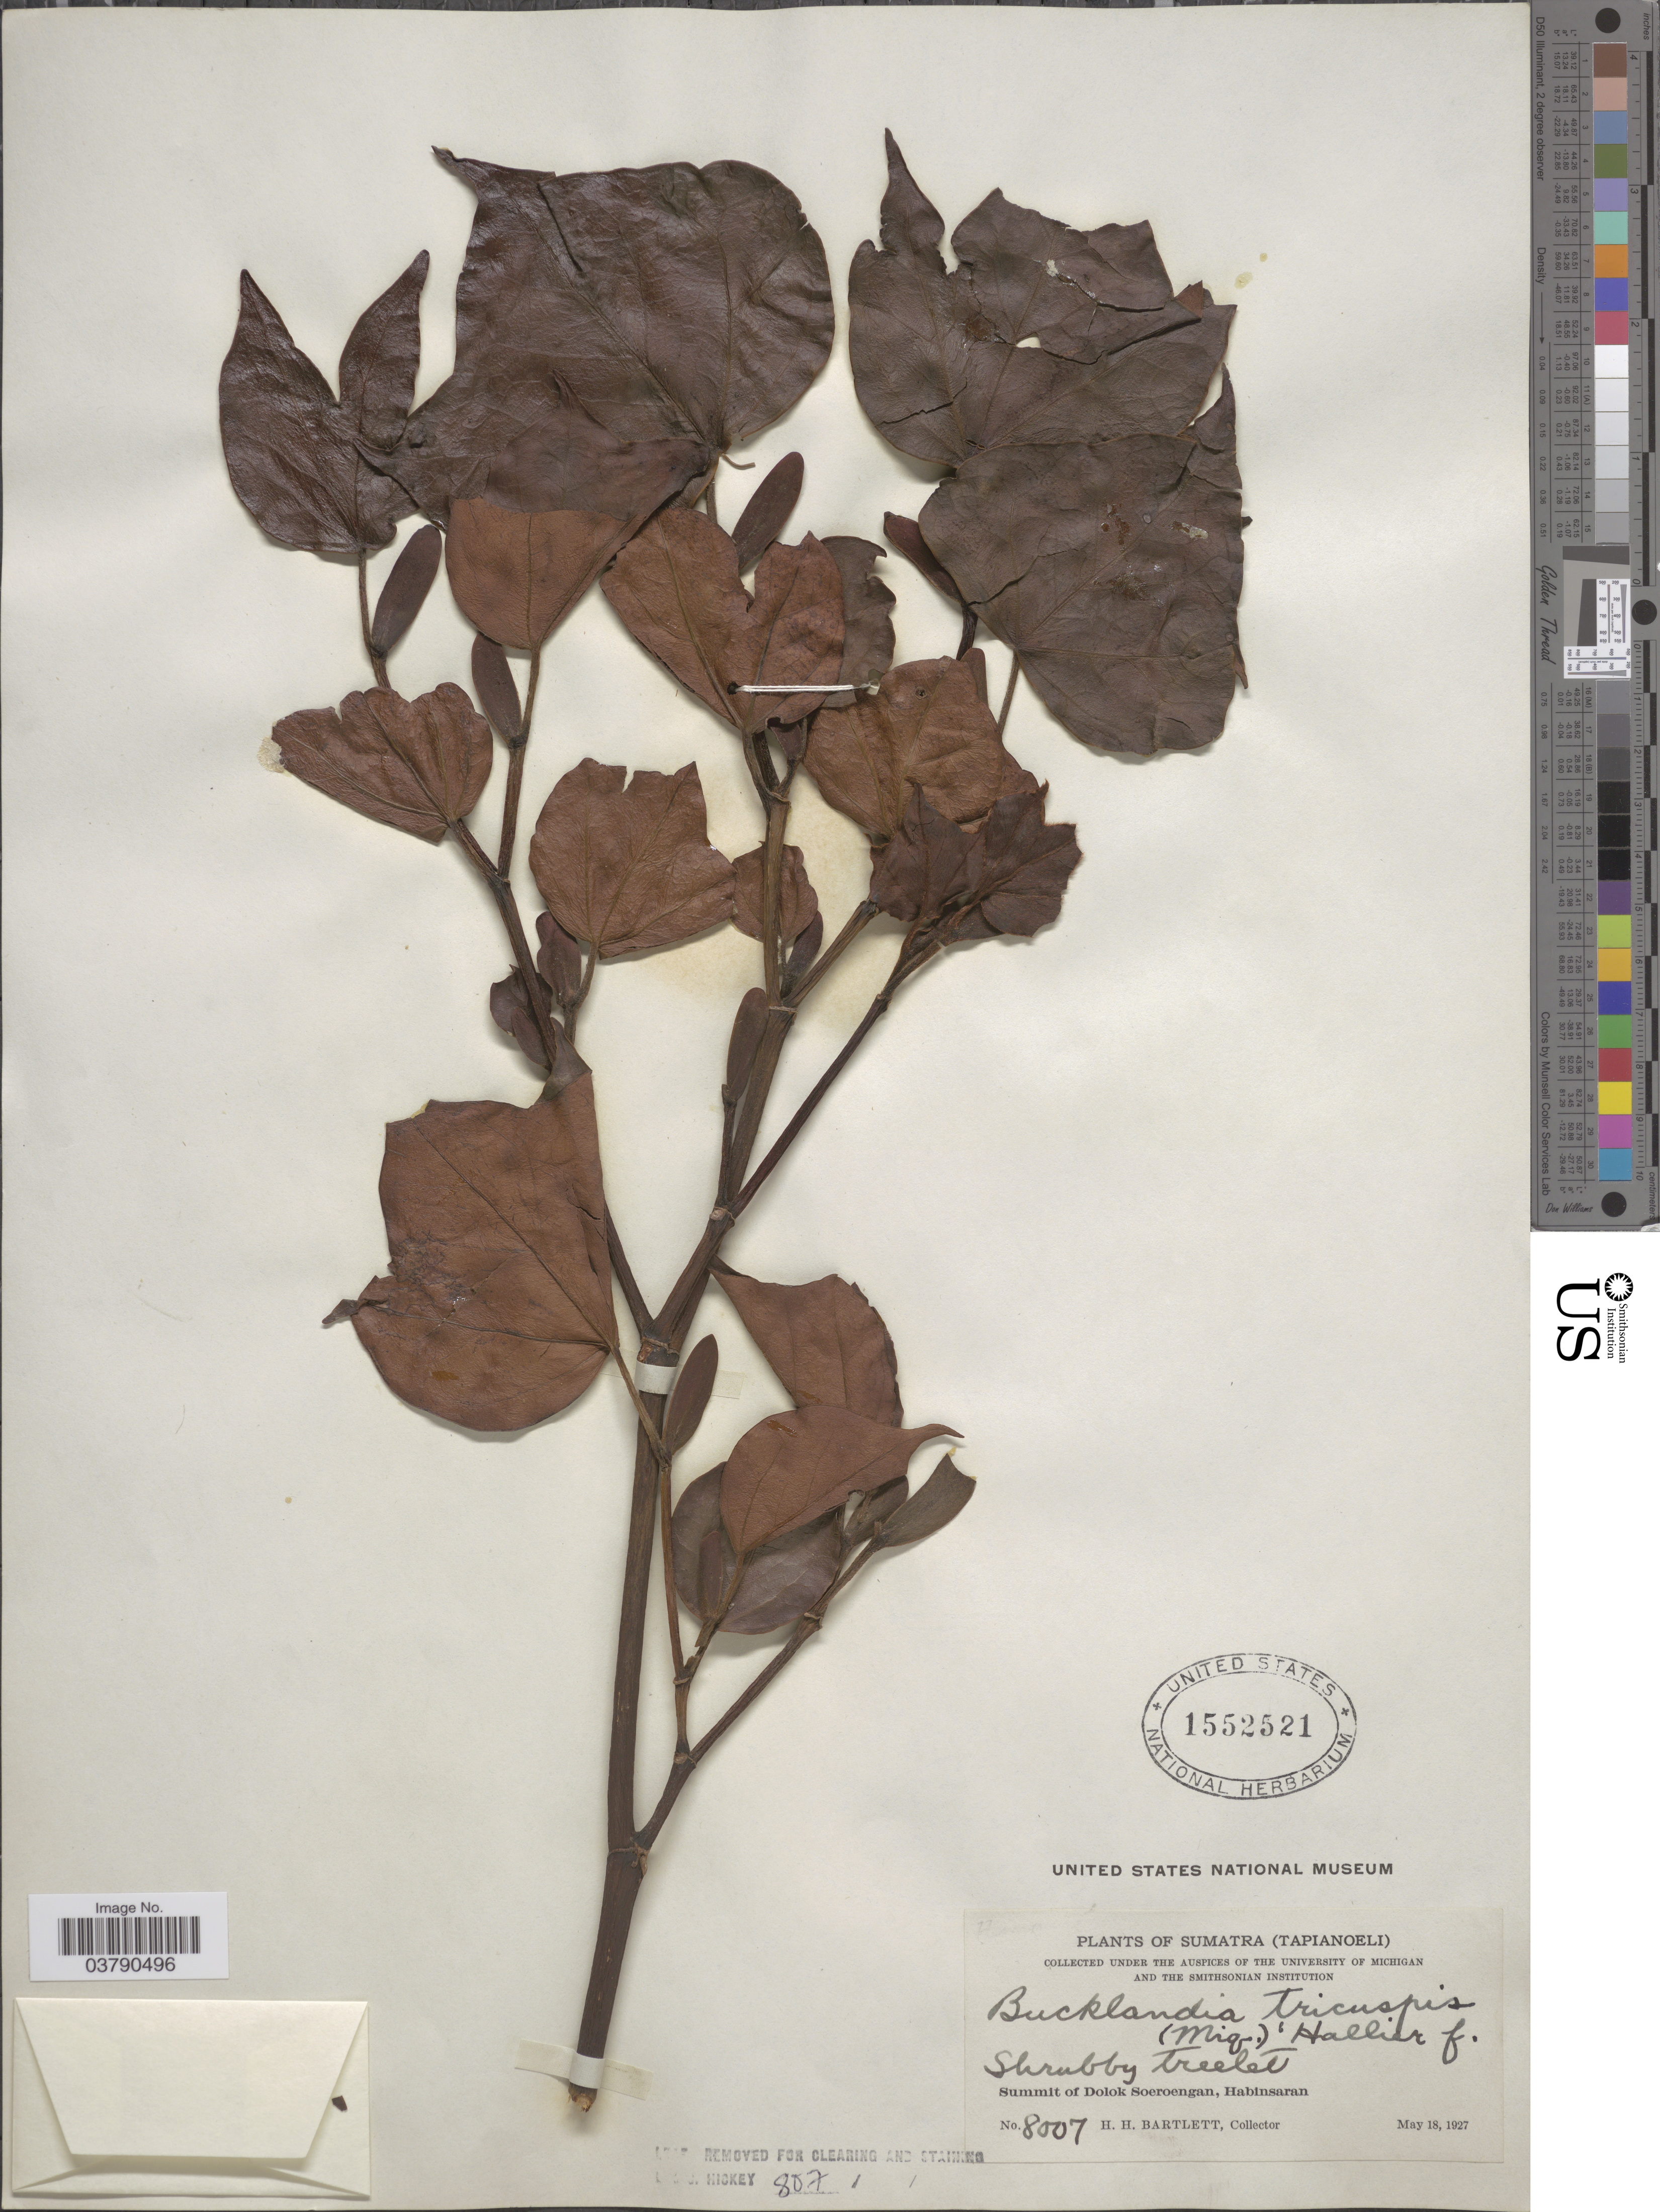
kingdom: Plantae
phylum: Tracheophyta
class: Magnoliopsida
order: Saxifragales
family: Hamamelidaceae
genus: Exbucklandia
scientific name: Exbucklandia populnea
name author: (R. Br. ex Griff.) R.W. Br.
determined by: Strong, Mark T., (BOT), Smithsonian Institution - National Museum of Natural History (UNITED STATES)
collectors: H. H. Bartlett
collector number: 8007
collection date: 1927-05-18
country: Indonesia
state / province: Sumatra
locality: Sumatra (Tapianoeli). Summit of Dolok Soeroengan, Habinsaran.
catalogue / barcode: US 1552521